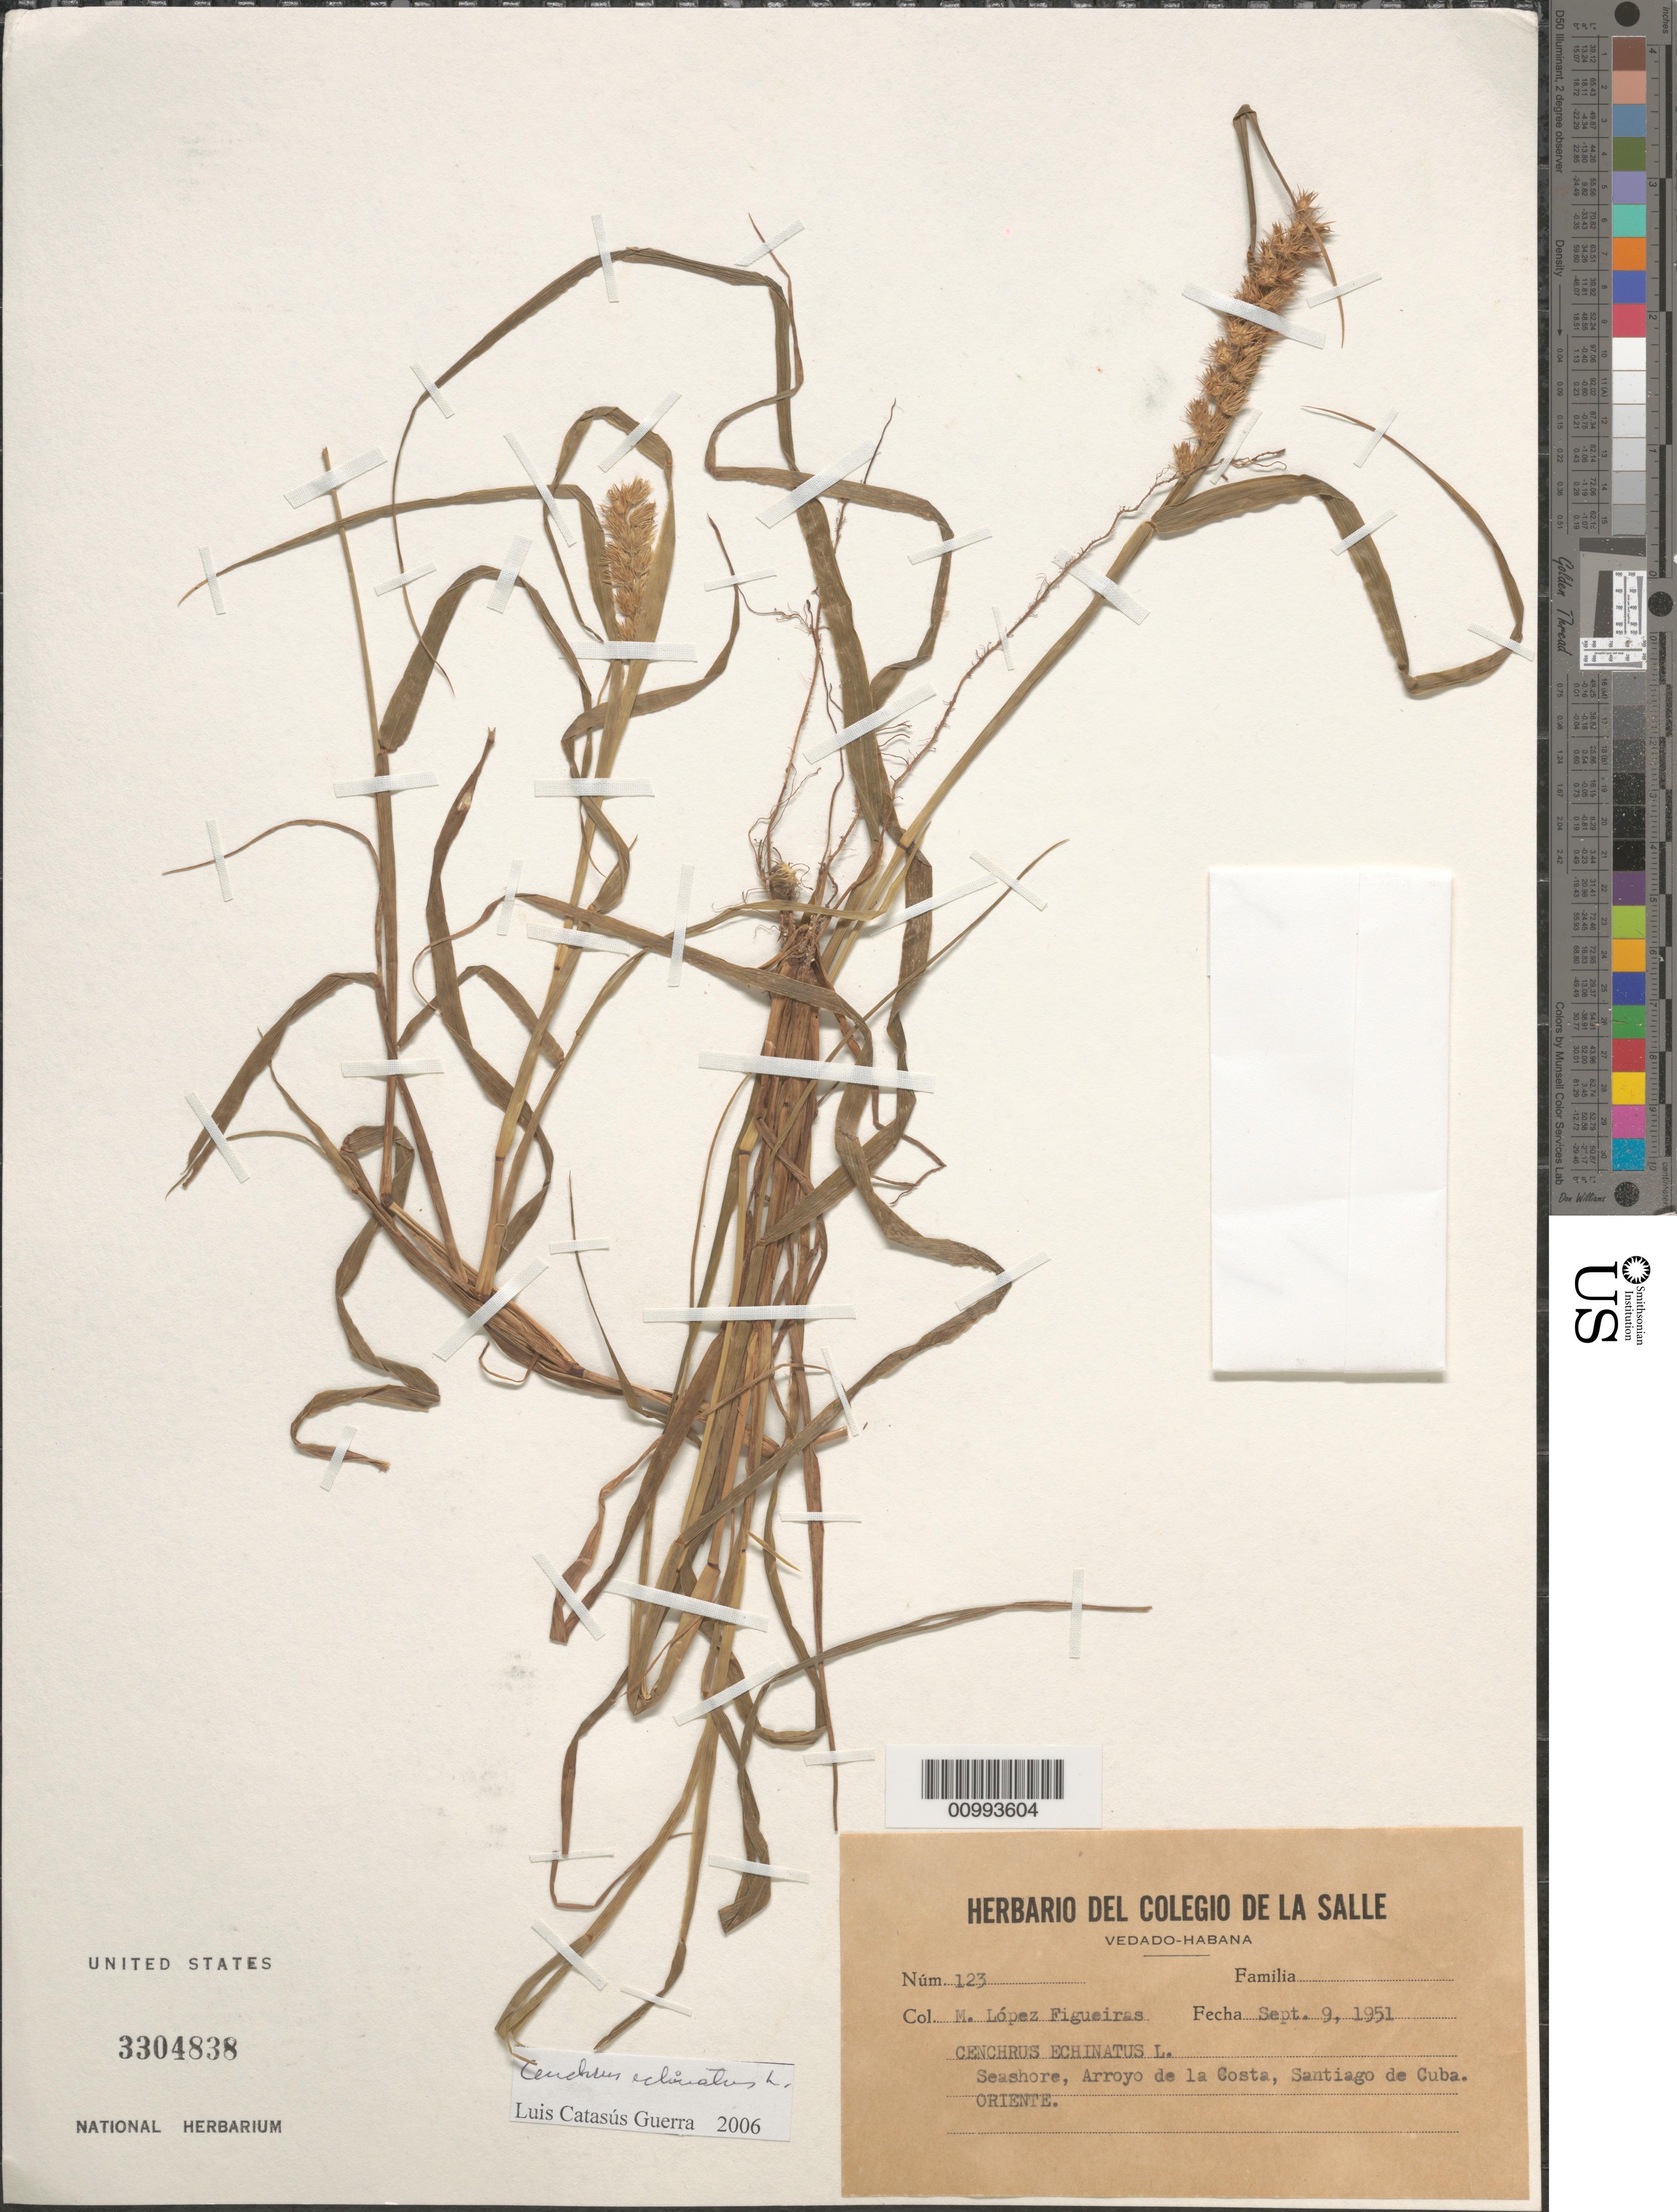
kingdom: Plantae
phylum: Tracheophyta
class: Liliopsida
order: Poales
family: Poaceae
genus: Cenchrus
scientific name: Cenchrus echinatus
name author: L.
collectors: M. López Figueiras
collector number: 123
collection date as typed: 09 Sep 1951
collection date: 1951-09-09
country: Cuba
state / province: Santiago de Cuba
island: Cuba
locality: Arroyo de la Costa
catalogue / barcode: US 3304838